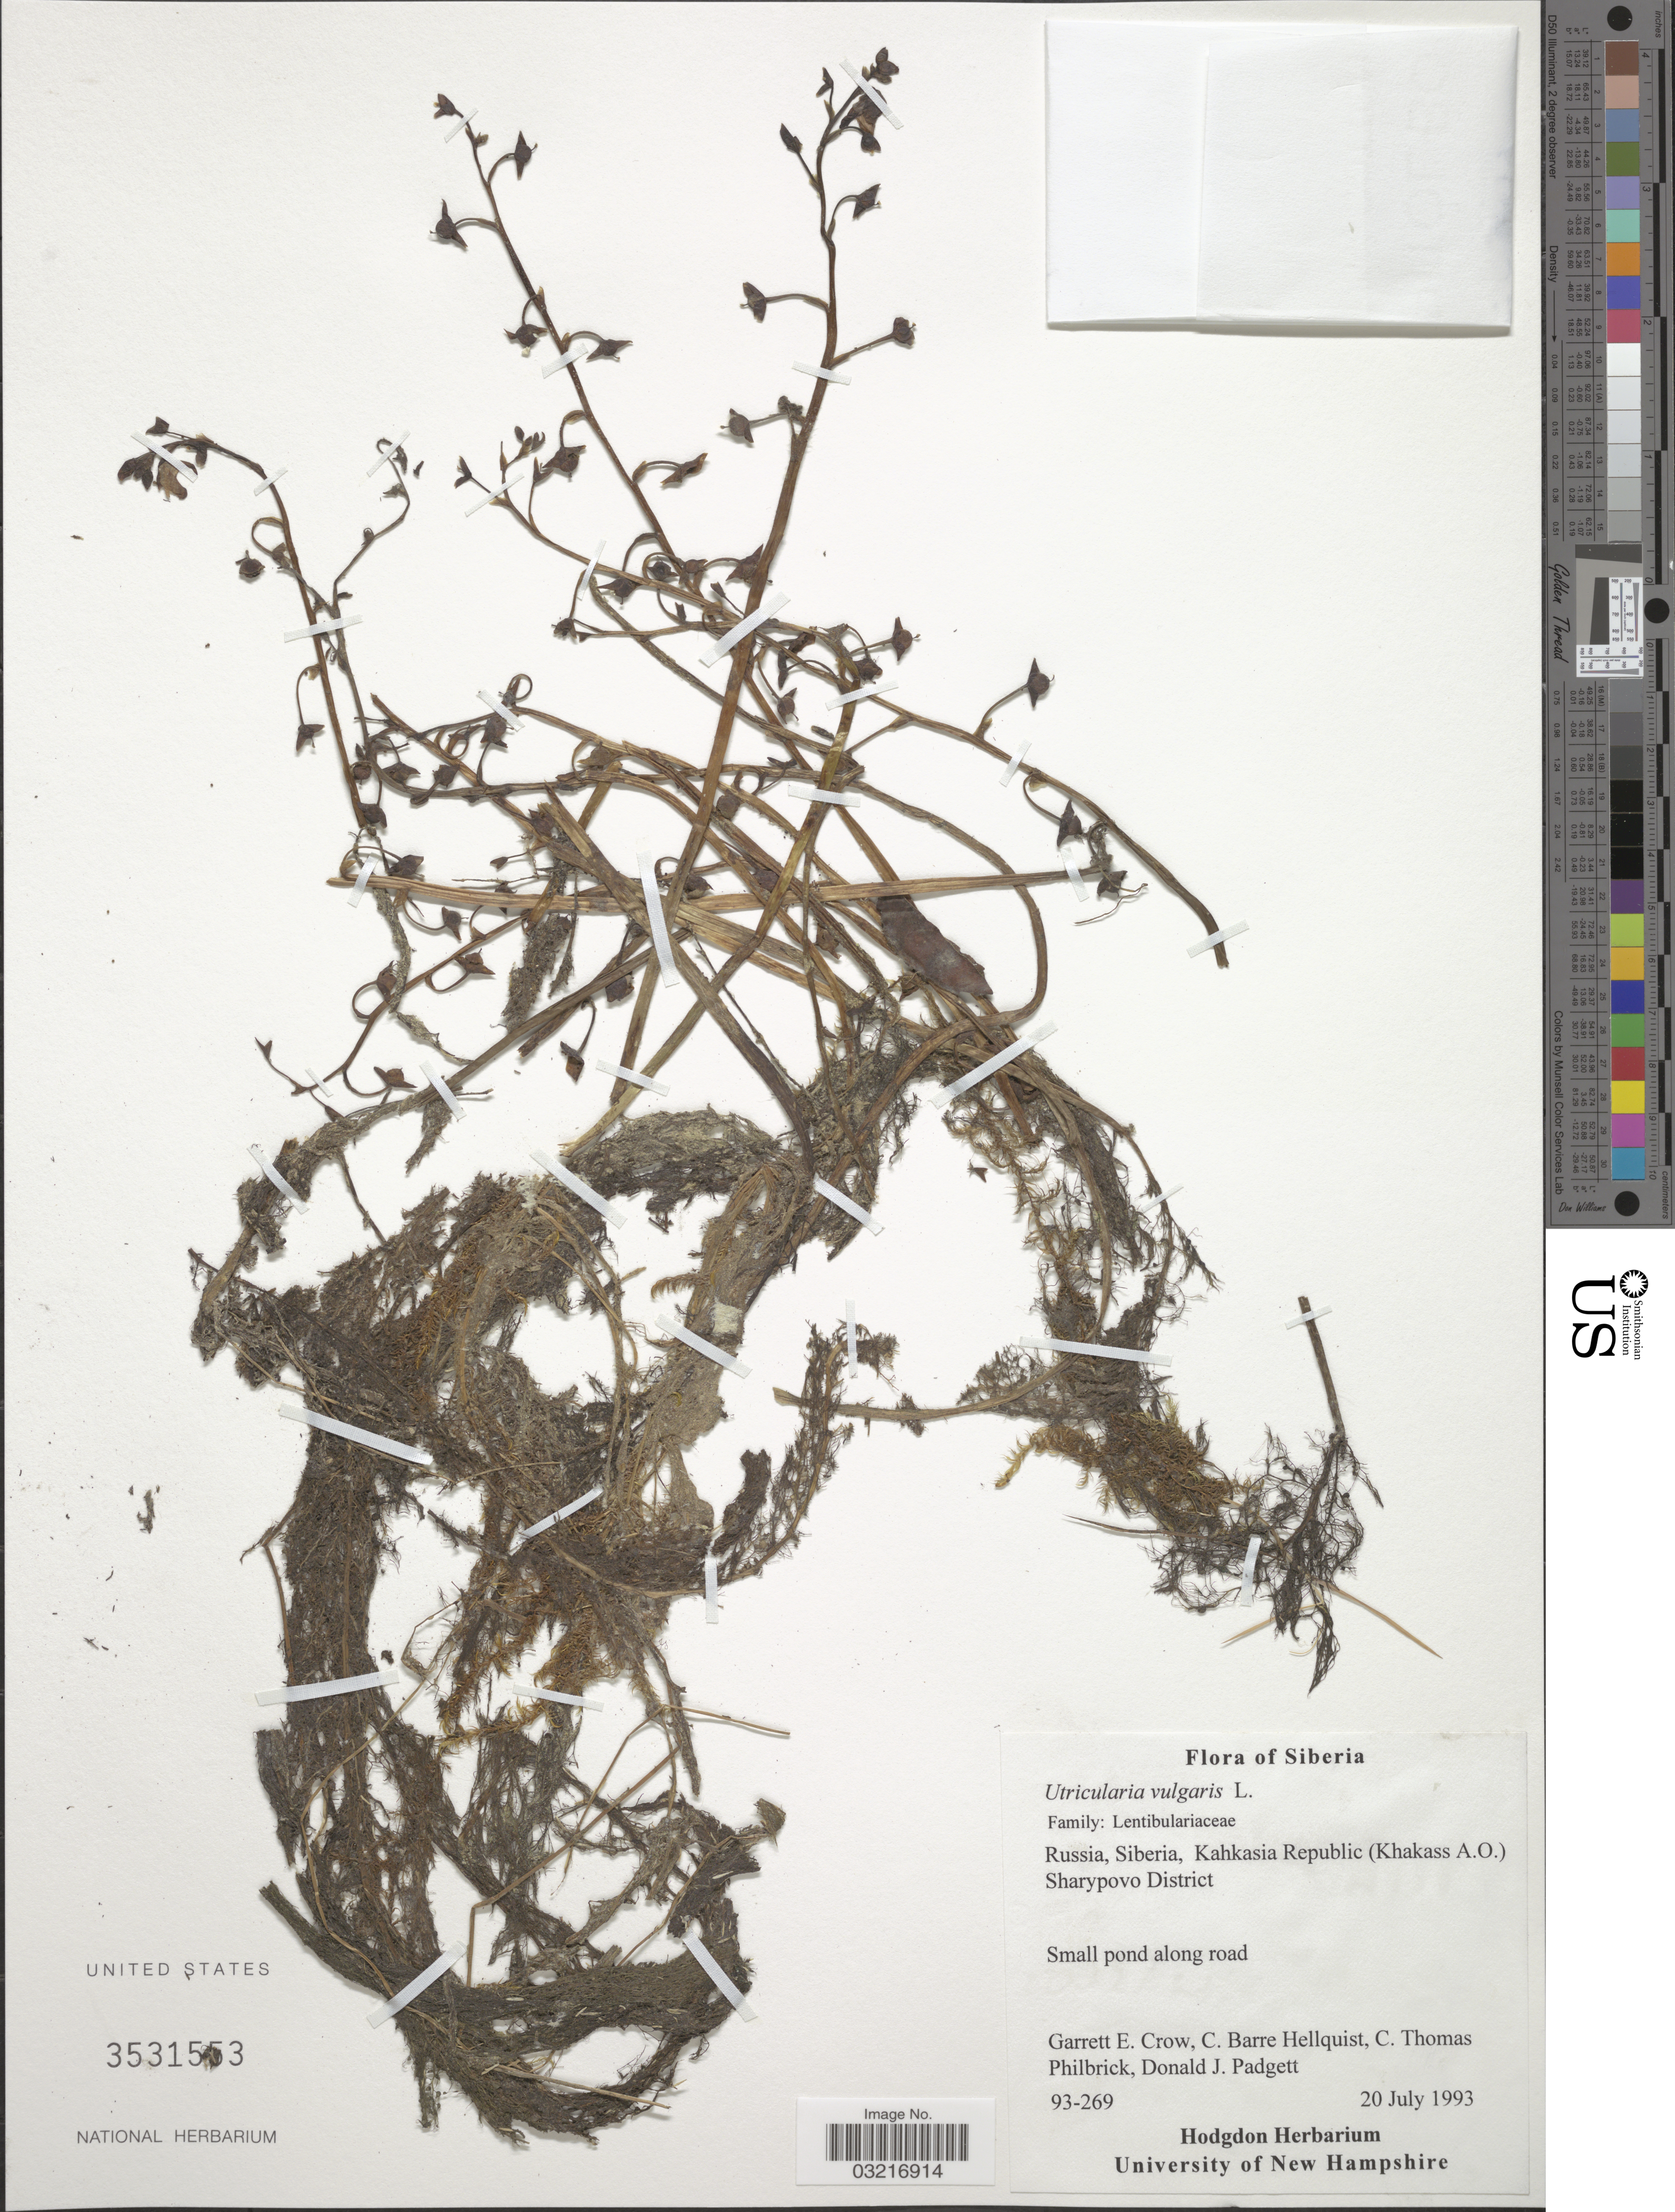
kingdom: Plantae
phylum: Tracheophyta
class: Magnoliopsida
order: Lamiales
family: Lentibulariaceae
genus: Utricularia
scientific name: Utricularia vulgaris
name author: L.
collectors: G. E. Crow, C. Hellquist, C. Philbrick & D. Padgett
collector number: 93-269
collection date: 1993-07-20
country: Russian Federation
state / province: Khakassia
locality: Siberia, Kahkasia Republic (Khakass A.O.) Sharypovo District.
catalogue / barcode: US 3531553